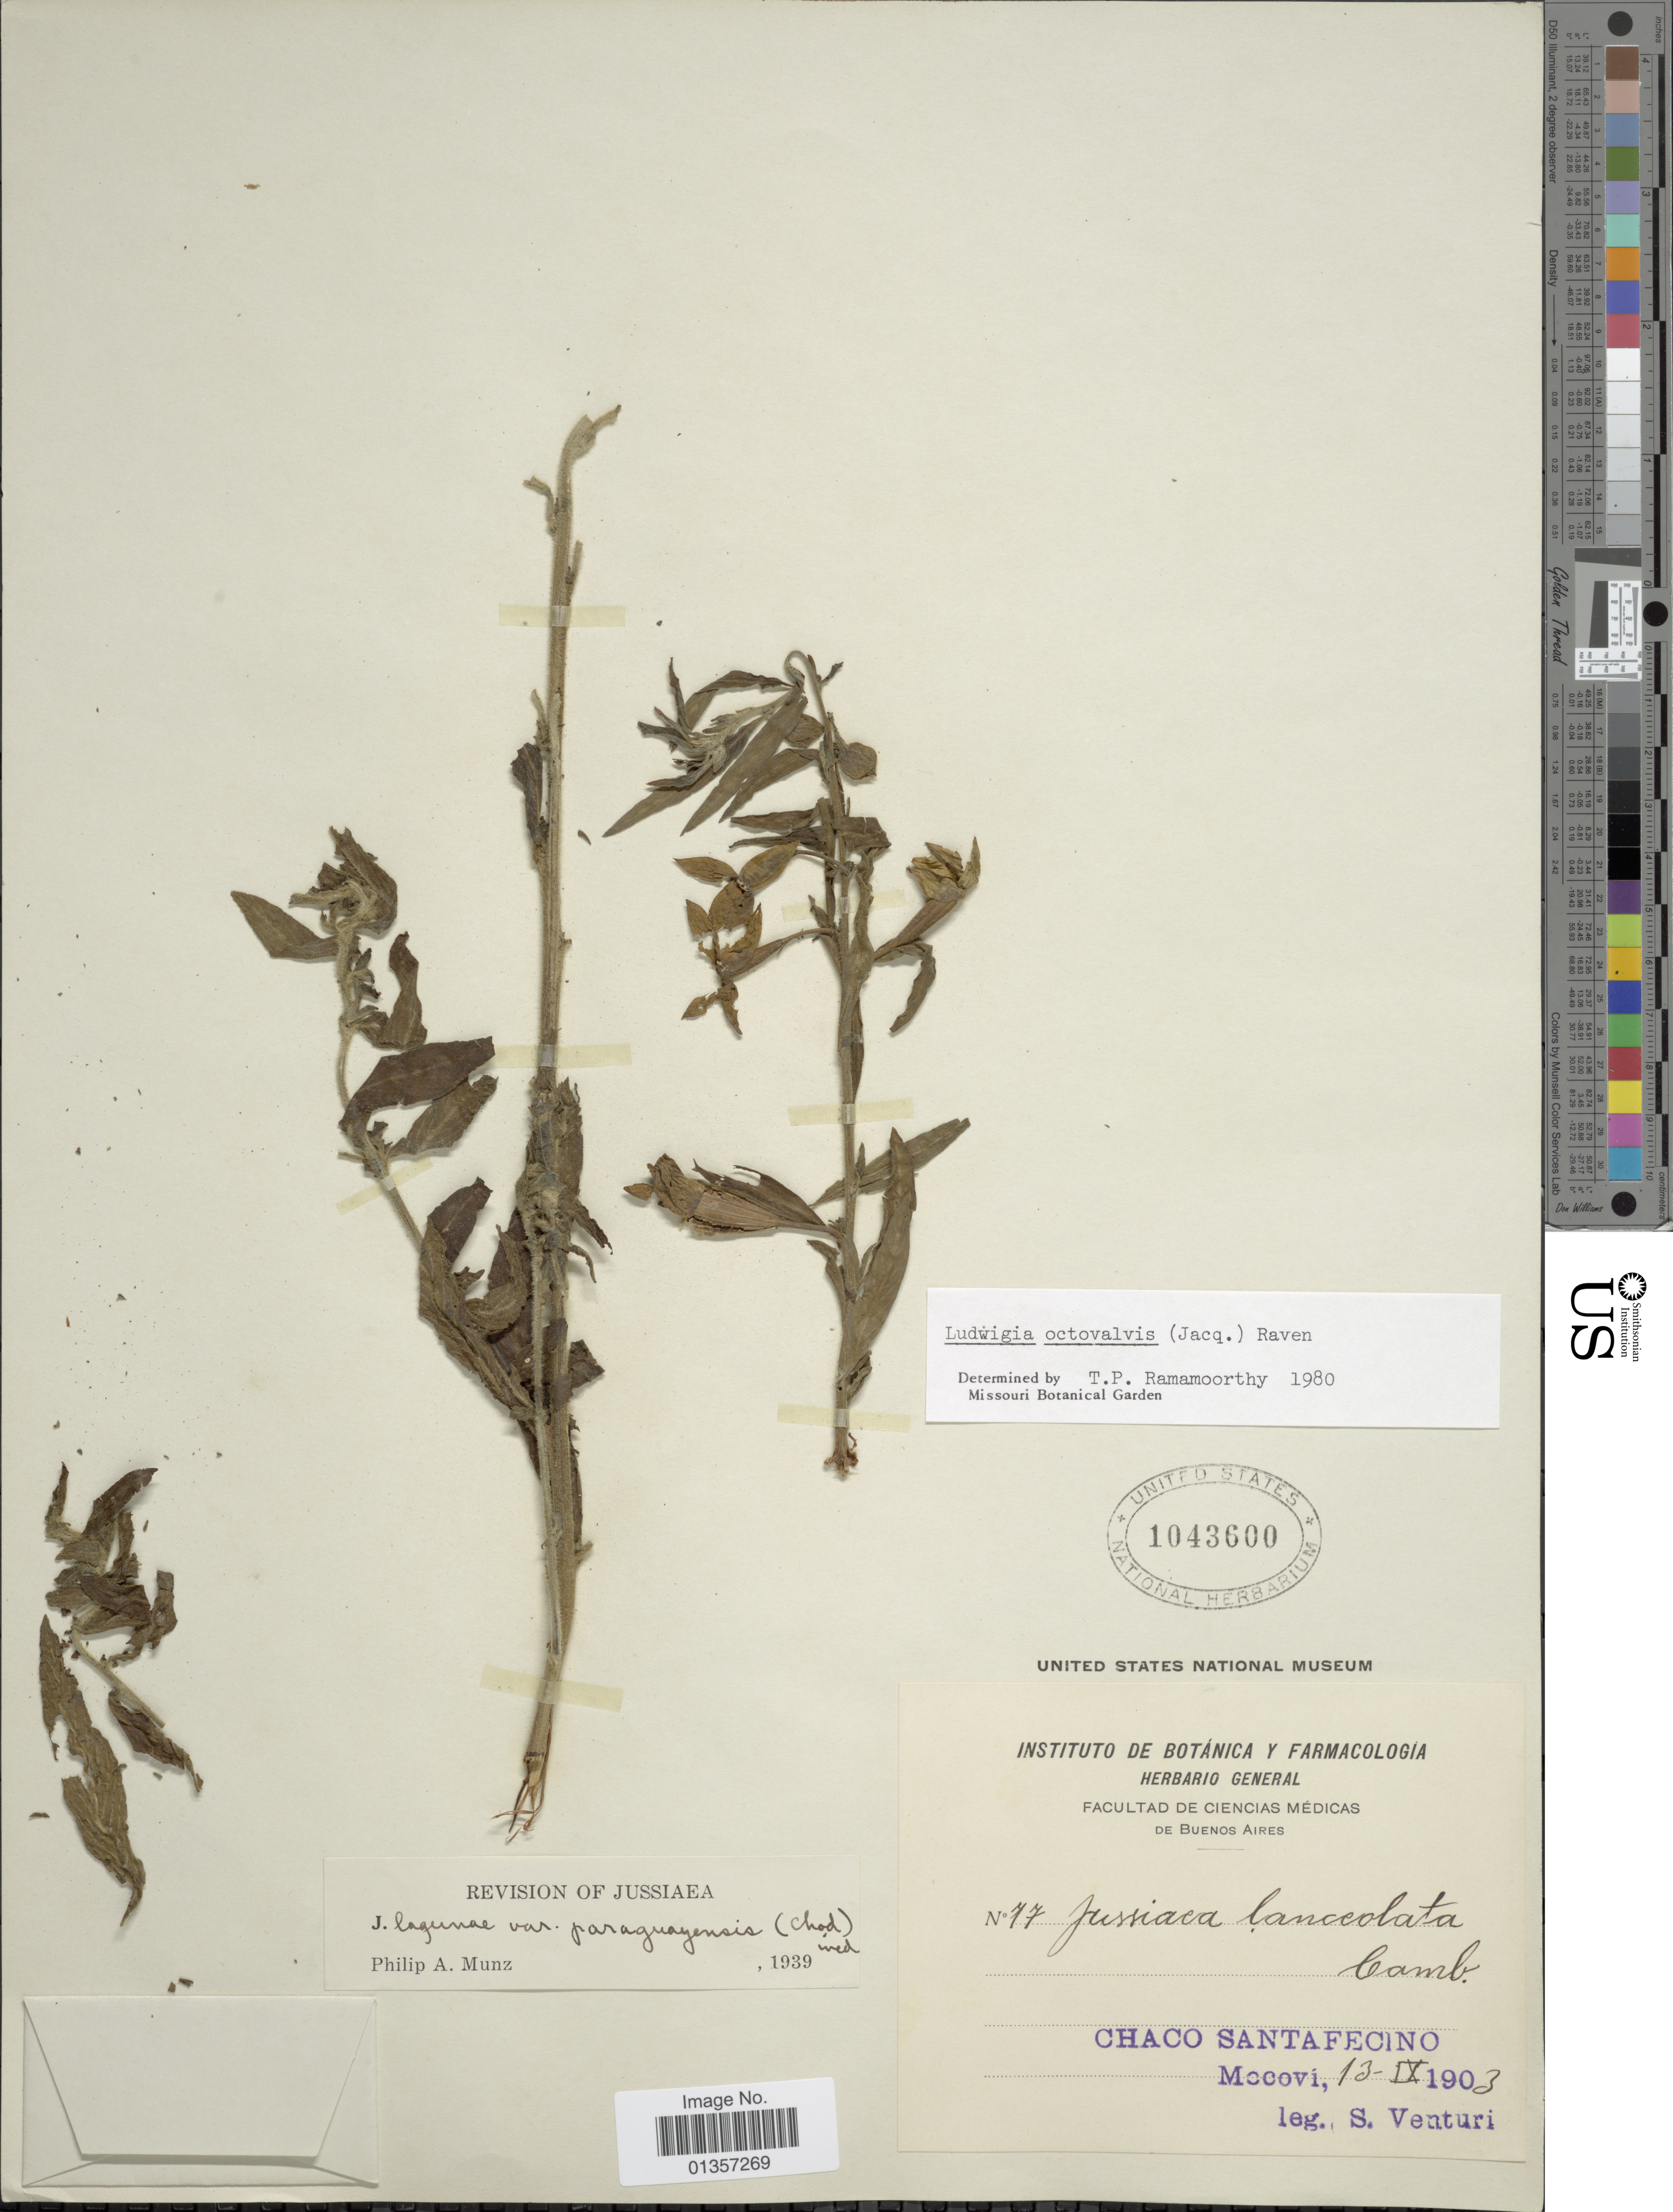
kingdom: Plantae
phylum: Tracheophyta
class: Magnoliopsida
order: Myrtales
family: Onagraceae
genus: Ludwigia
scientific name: Ludwigia octovalvis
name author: (Jacq.) P.H. Raven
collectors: S. Venturi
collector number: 77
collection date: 1903-09-13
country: Argentina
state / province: Chaco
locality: Chaco Santafecino, Mocovi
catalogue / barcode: US 1043600